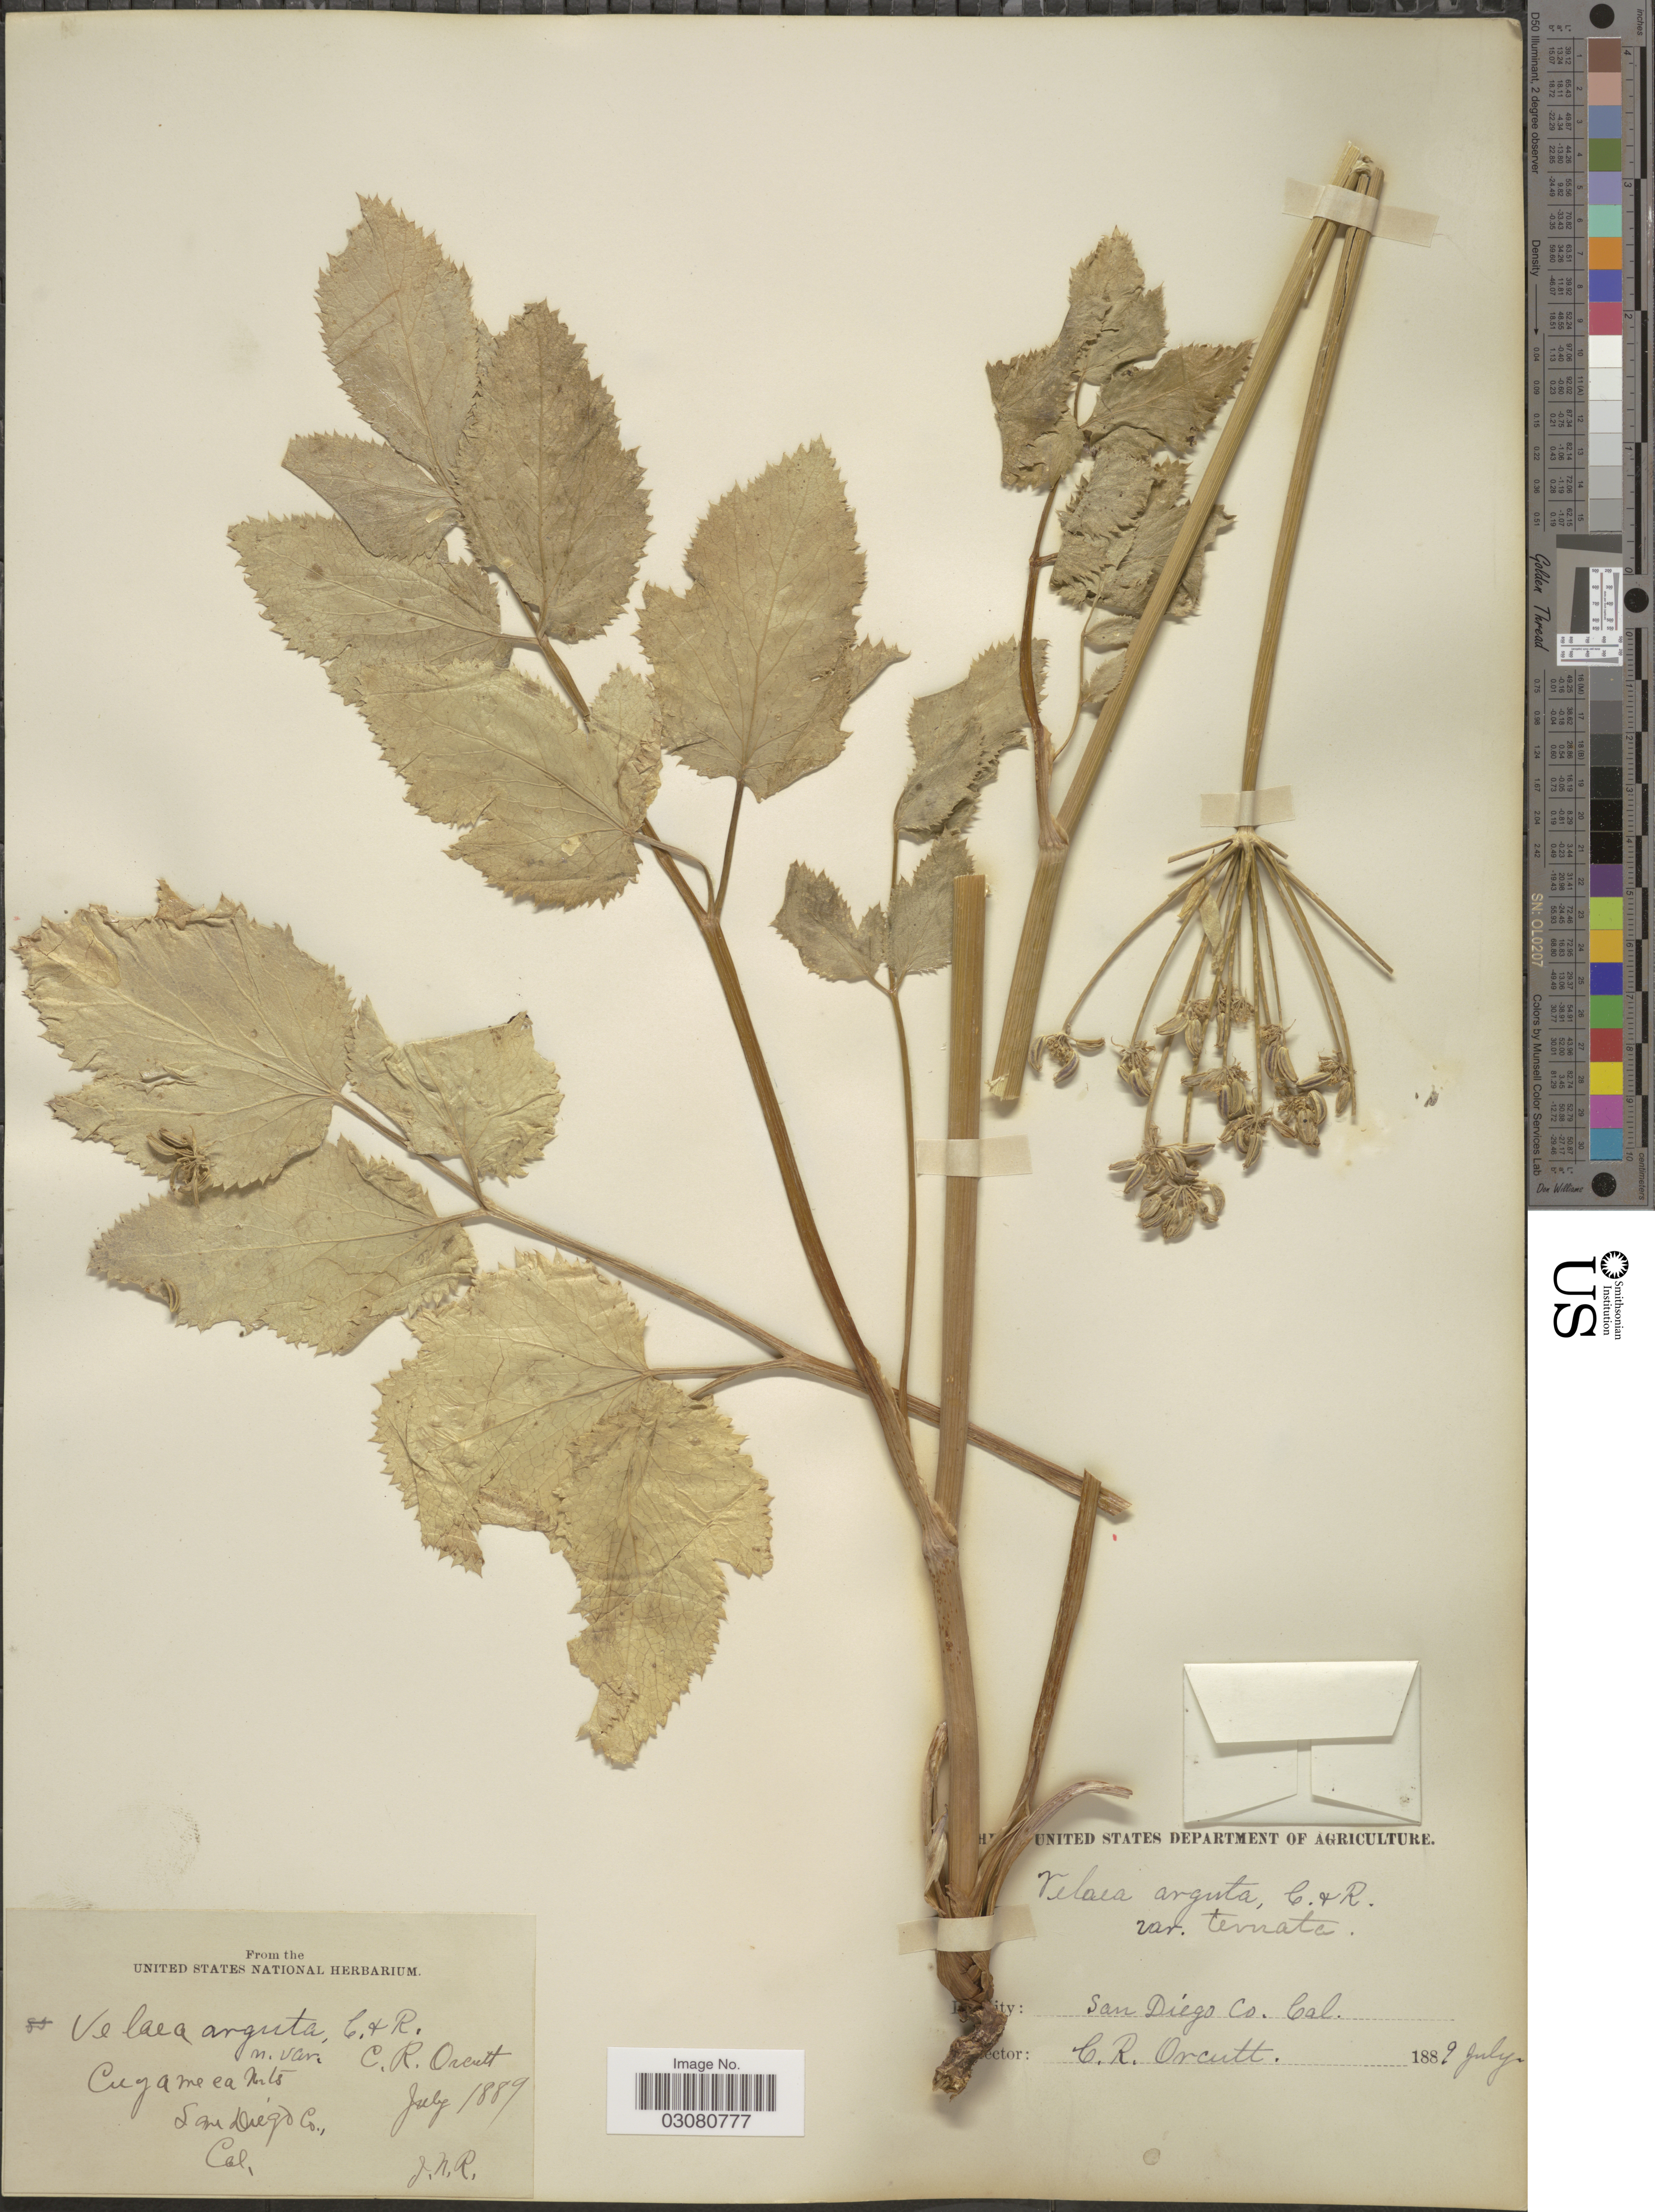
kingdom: Plantae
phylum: Tracheophyta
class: Magnoliopsida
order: Apiales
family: Apiaceae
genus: Tauschia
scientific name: Tauschia arguta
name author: (Torr.) J.F. Macbr.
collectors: C. R. Orcutt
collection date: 1889-07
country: United States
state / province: California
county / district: San Diego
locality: San Diego Co. Cal. Cuyameca Mts.